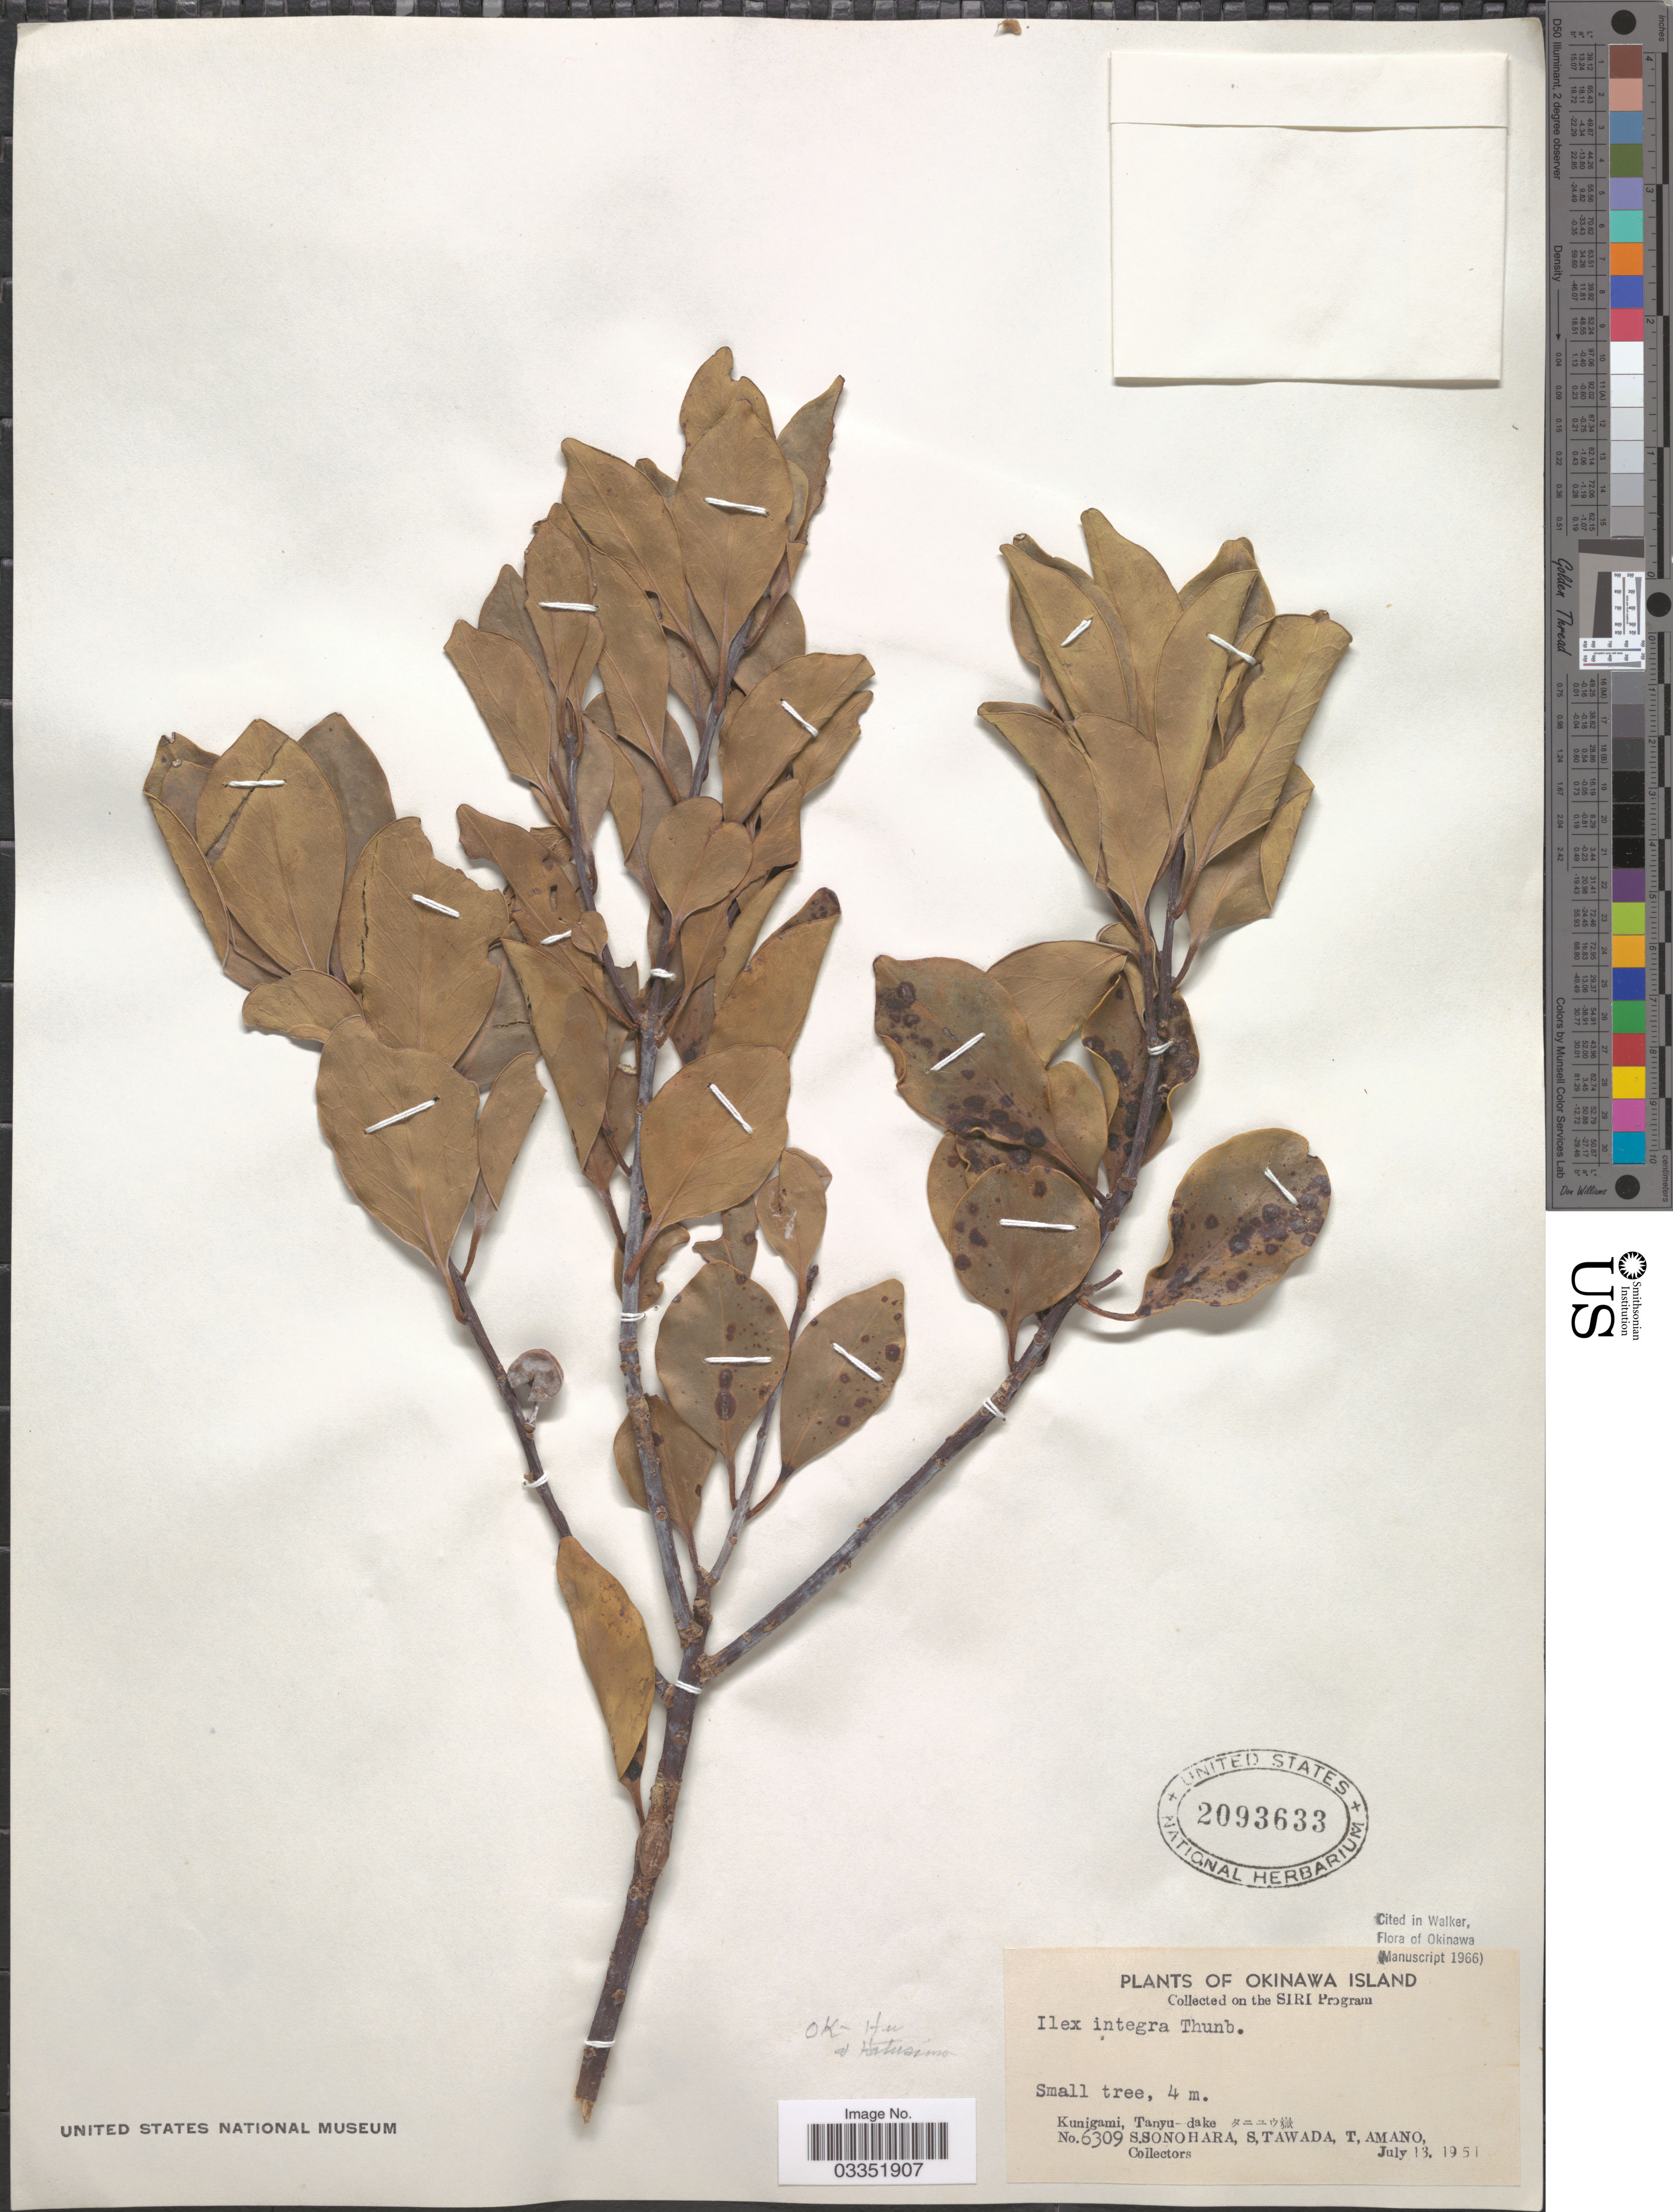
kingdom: Plantae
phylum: Tracheophyta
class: Magnoliopsida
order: Aquifoliales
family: Aquifoliaceae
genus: Ilex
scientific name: Ilex integra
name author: Thunb.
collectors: S. Sonohara, S. Tawada & T. Amano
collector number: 6309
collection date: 1951-07-13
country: Japan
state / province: Okinawa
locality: Okinawa Island. Kunigami, Tanyu-dake, X.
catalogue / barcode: US 2093633